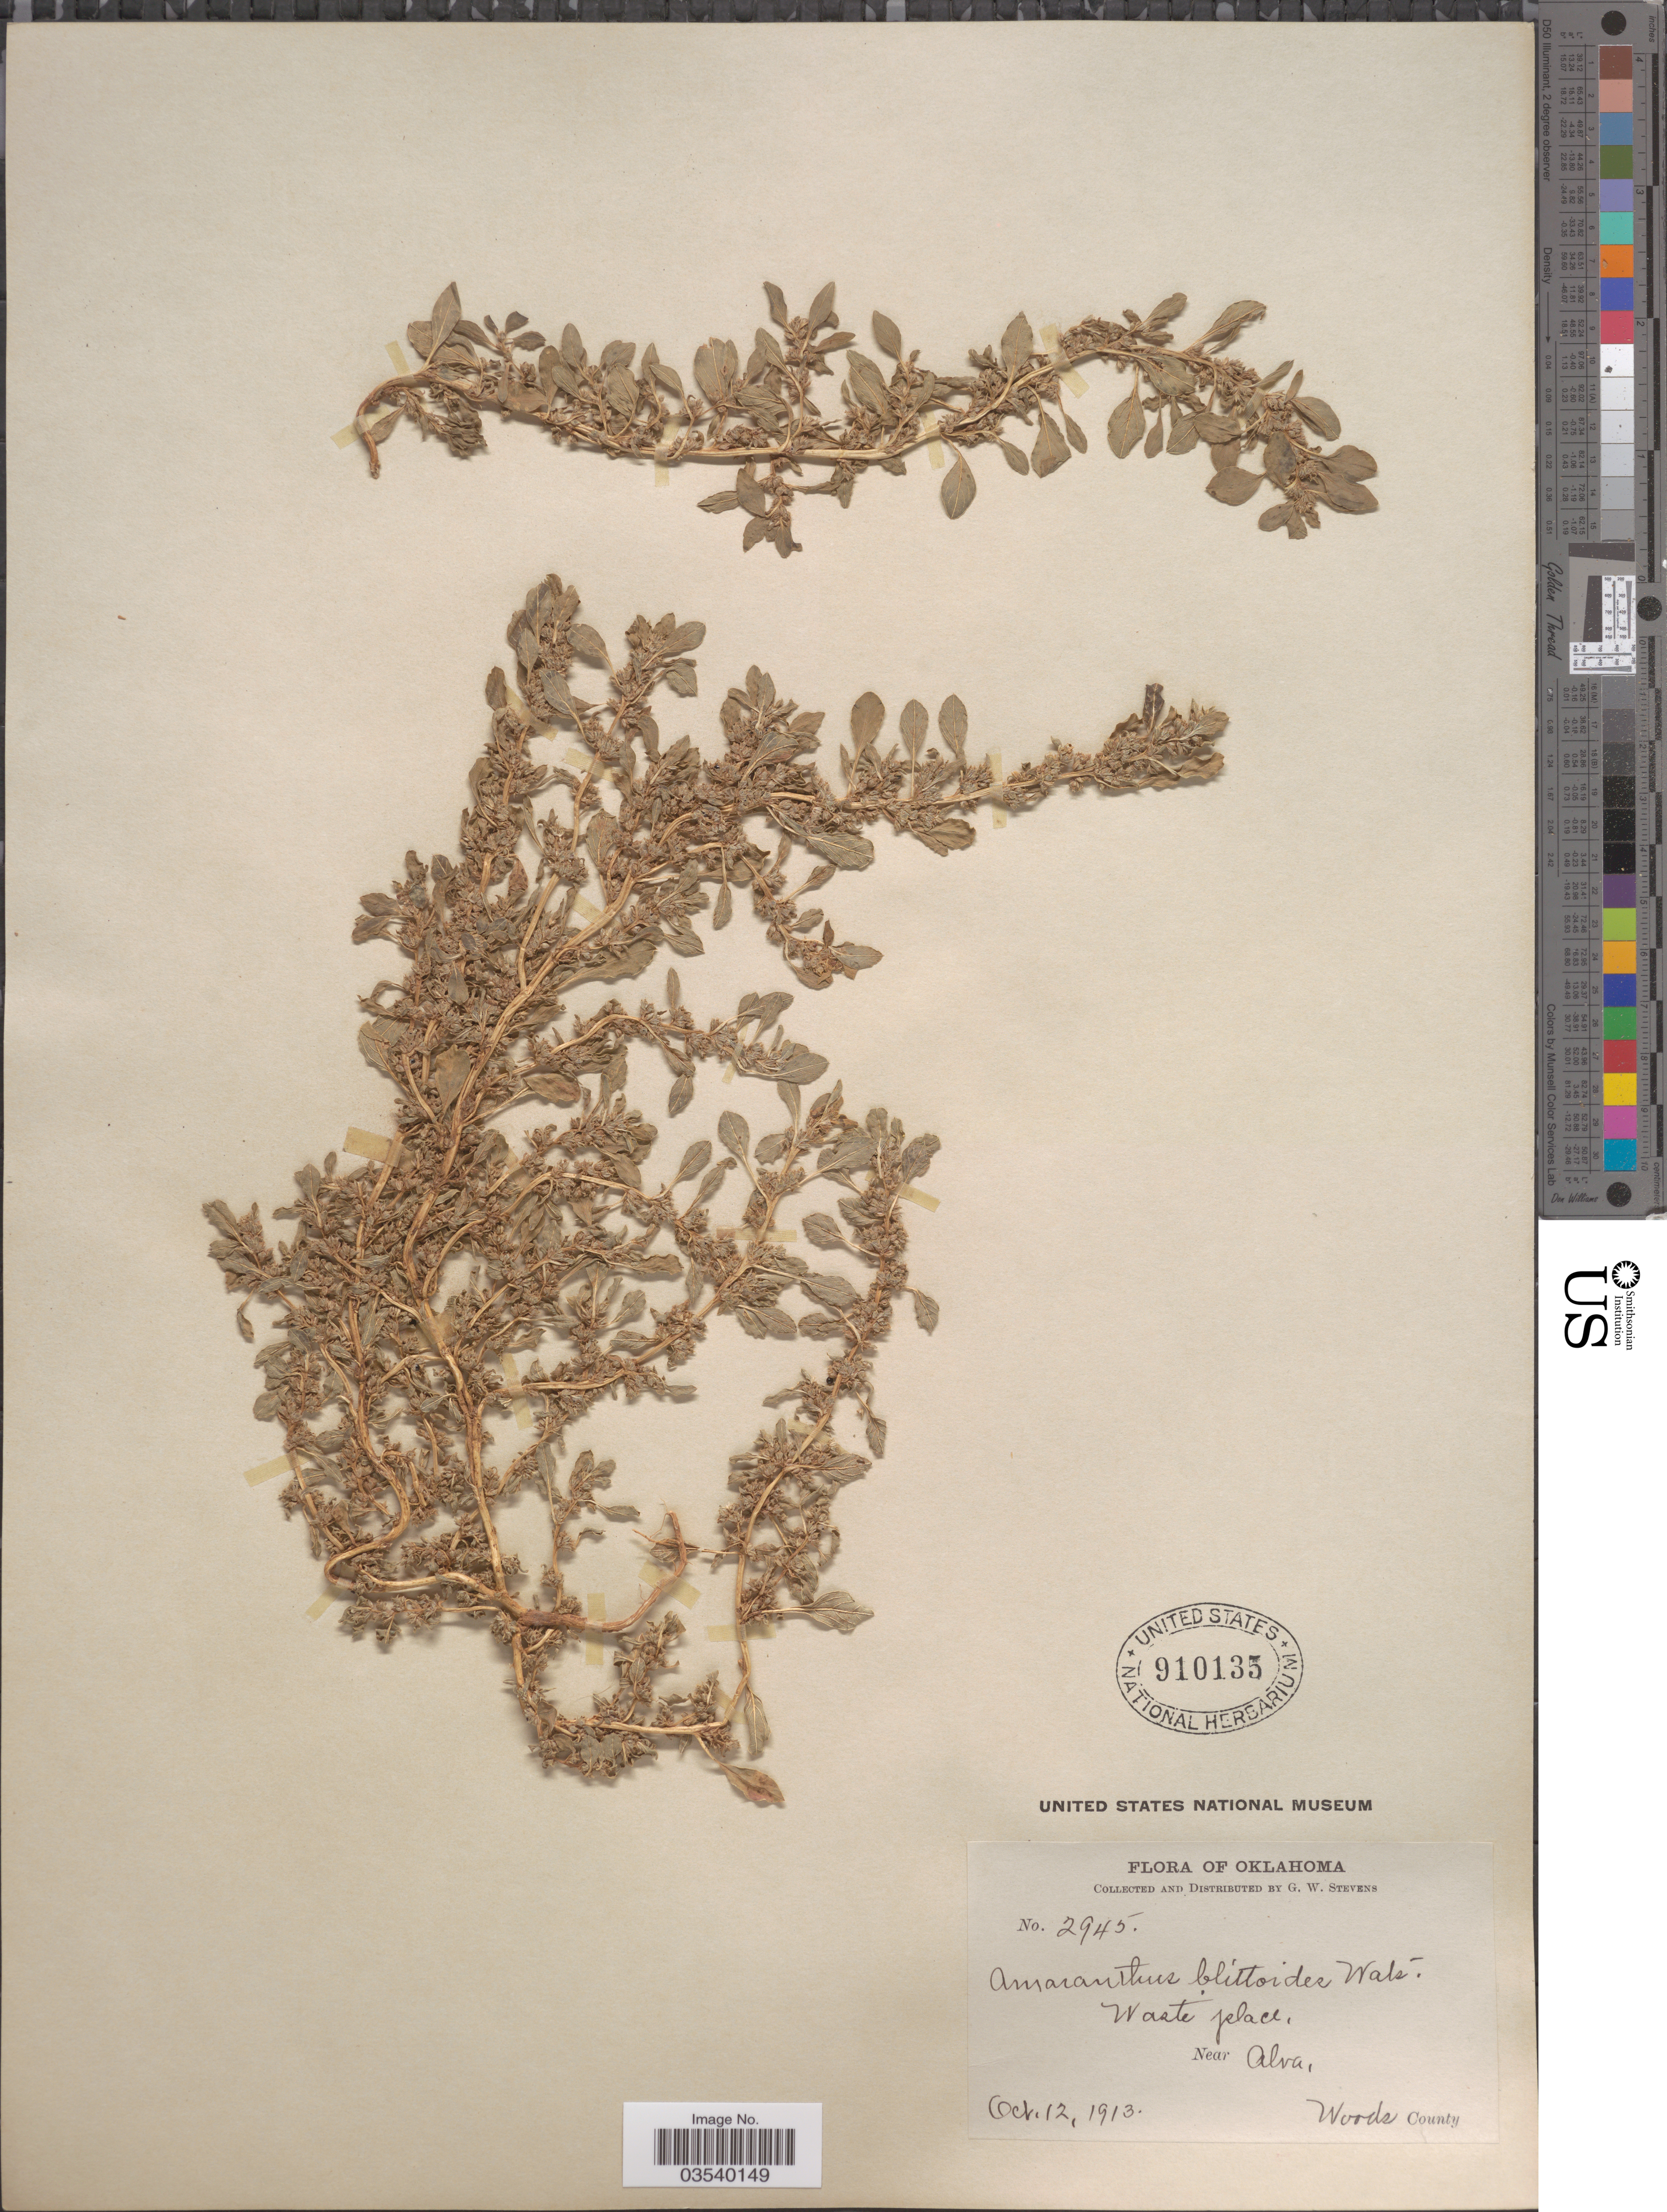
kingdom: Plantae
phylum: Tracheophyta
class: Magnoliopsida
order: Caryophyllales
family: Amaranthaceae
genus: Amaranthus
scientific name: Amaranthus blitoides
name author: S. Watson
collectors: G. W. Stevens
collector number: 2945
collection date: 1913-10-12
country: United States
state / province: Oklahoma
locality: Near Alva, Woods County.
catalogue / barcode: US 910135